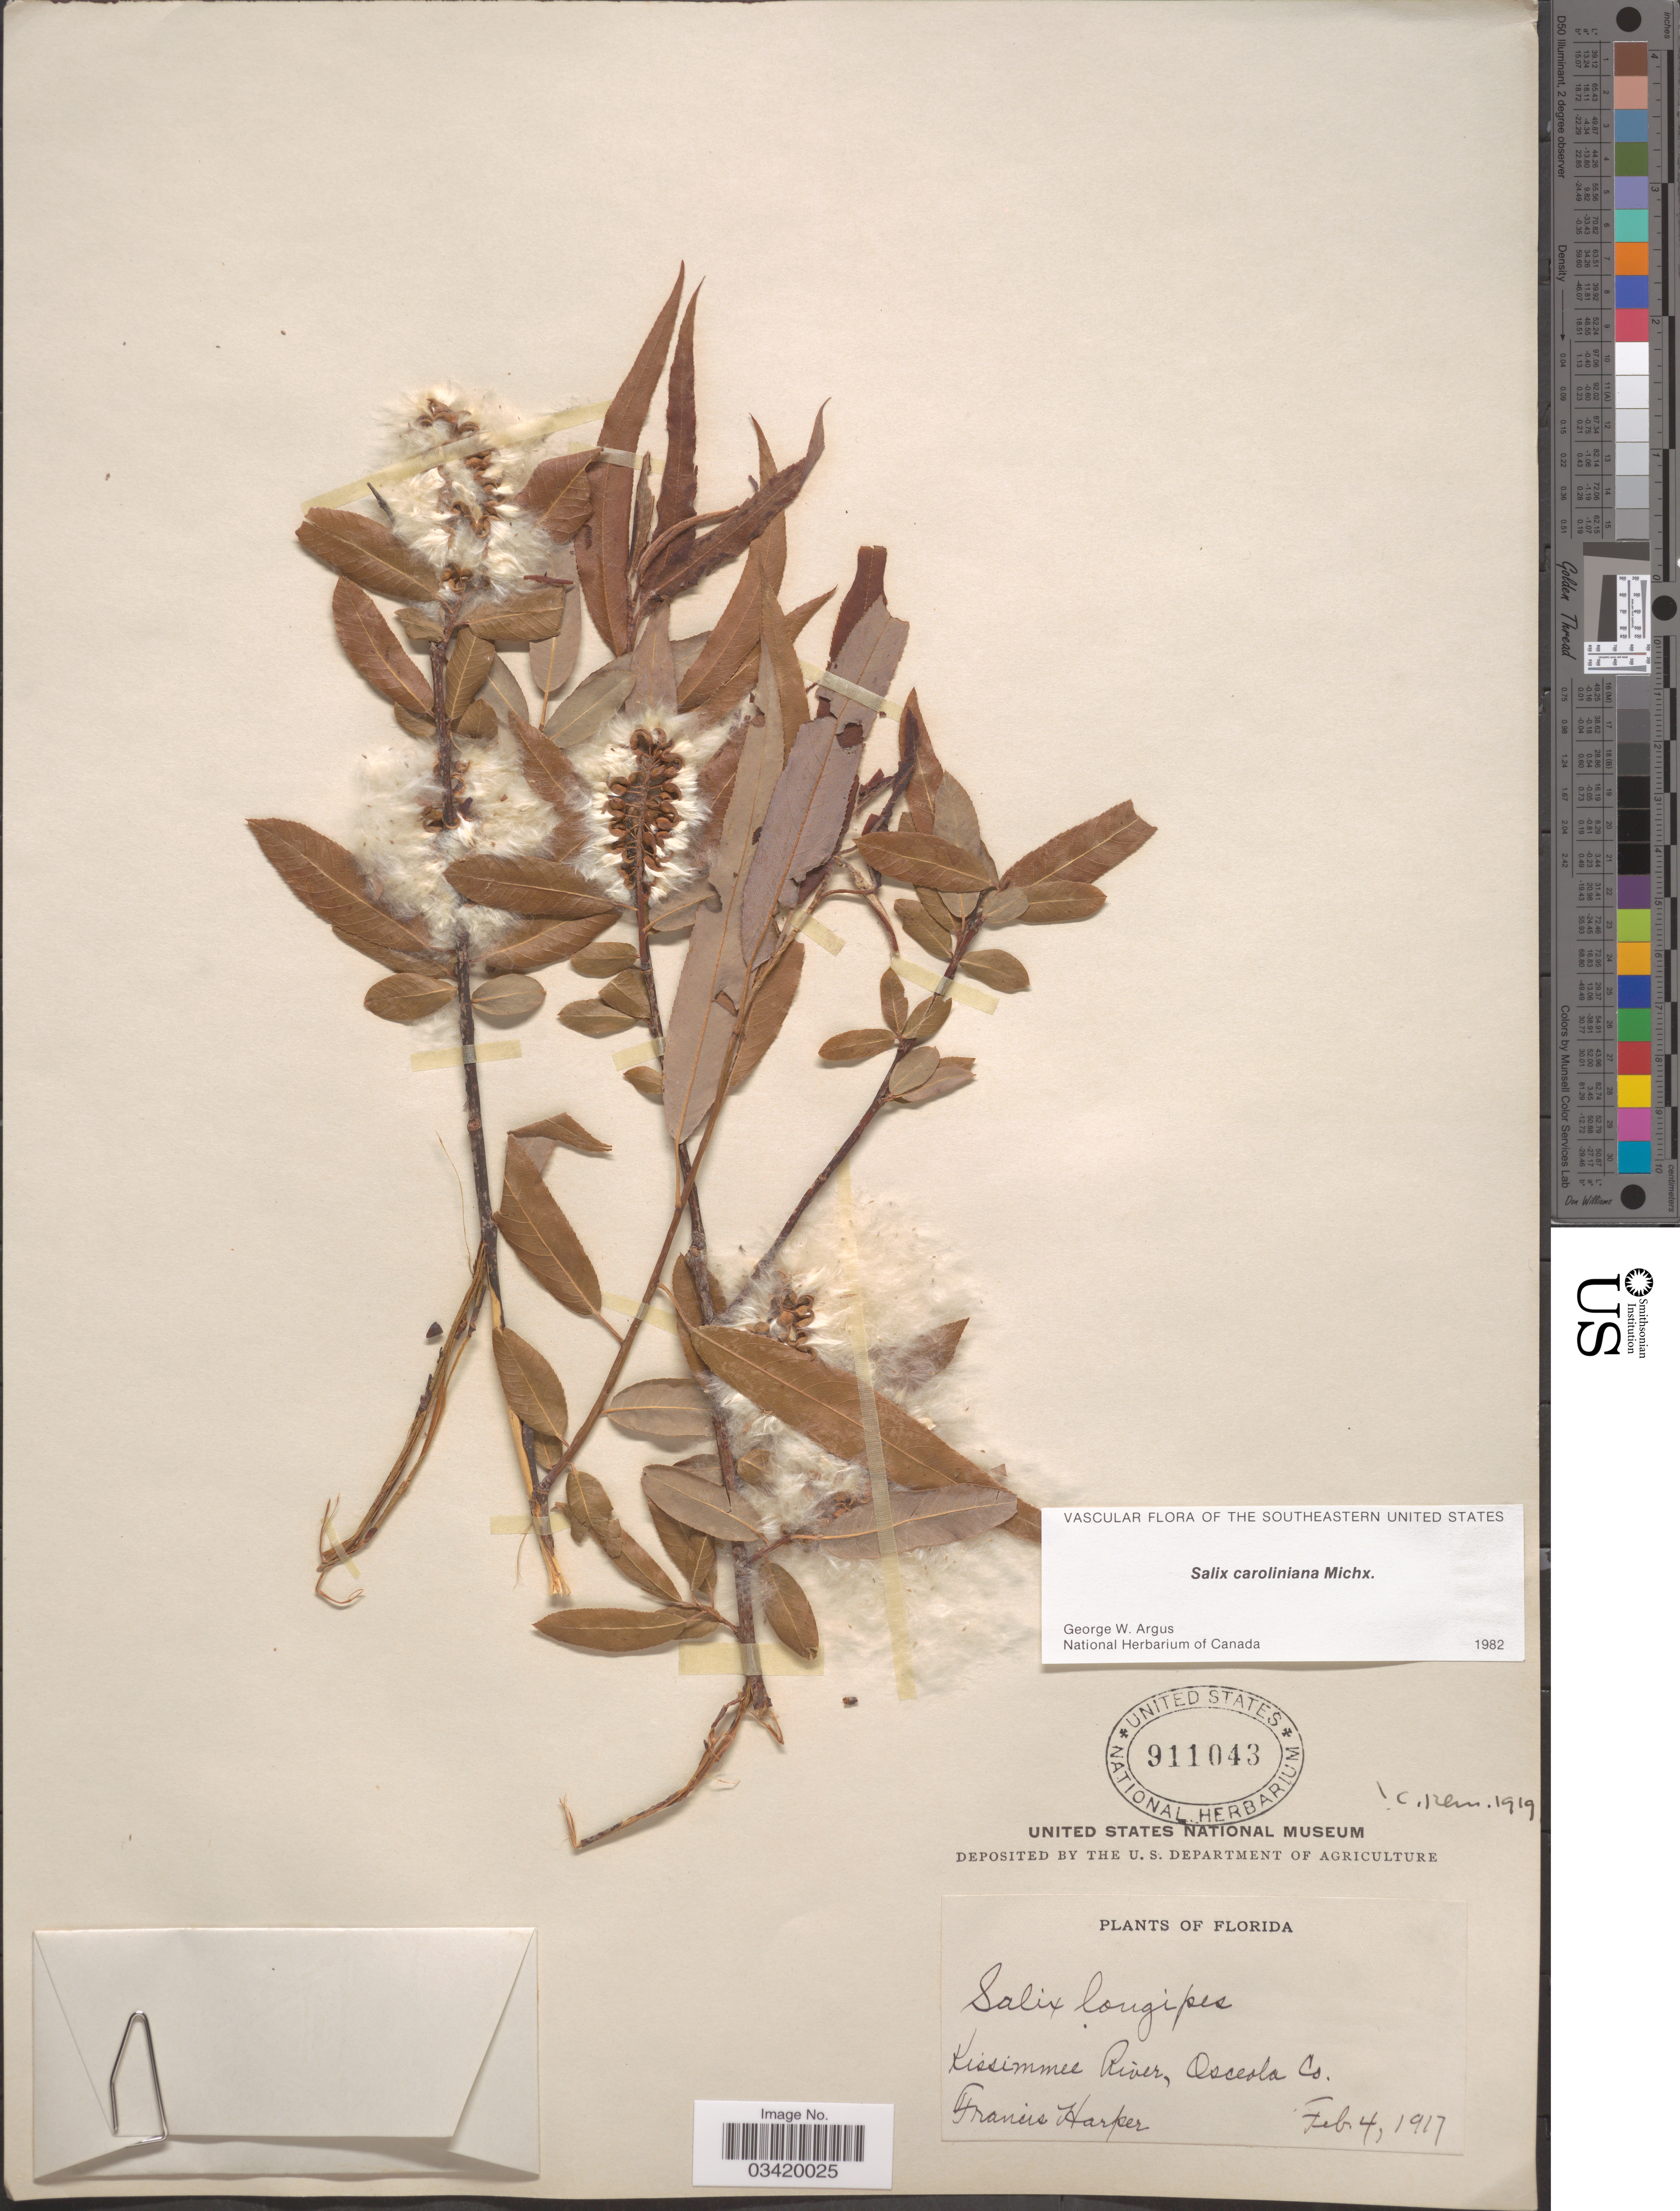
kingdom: Plantae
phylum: Tracheophyta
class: Magnoliopsida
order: Malpighiales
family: Salicaceae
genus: Salix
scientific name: Salix caroliniana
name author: Michx.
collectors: F. Harper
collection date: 1917-02-04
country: United States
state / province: Florida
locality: Kissimmee River, Osceola Co.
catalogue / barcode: US 911043